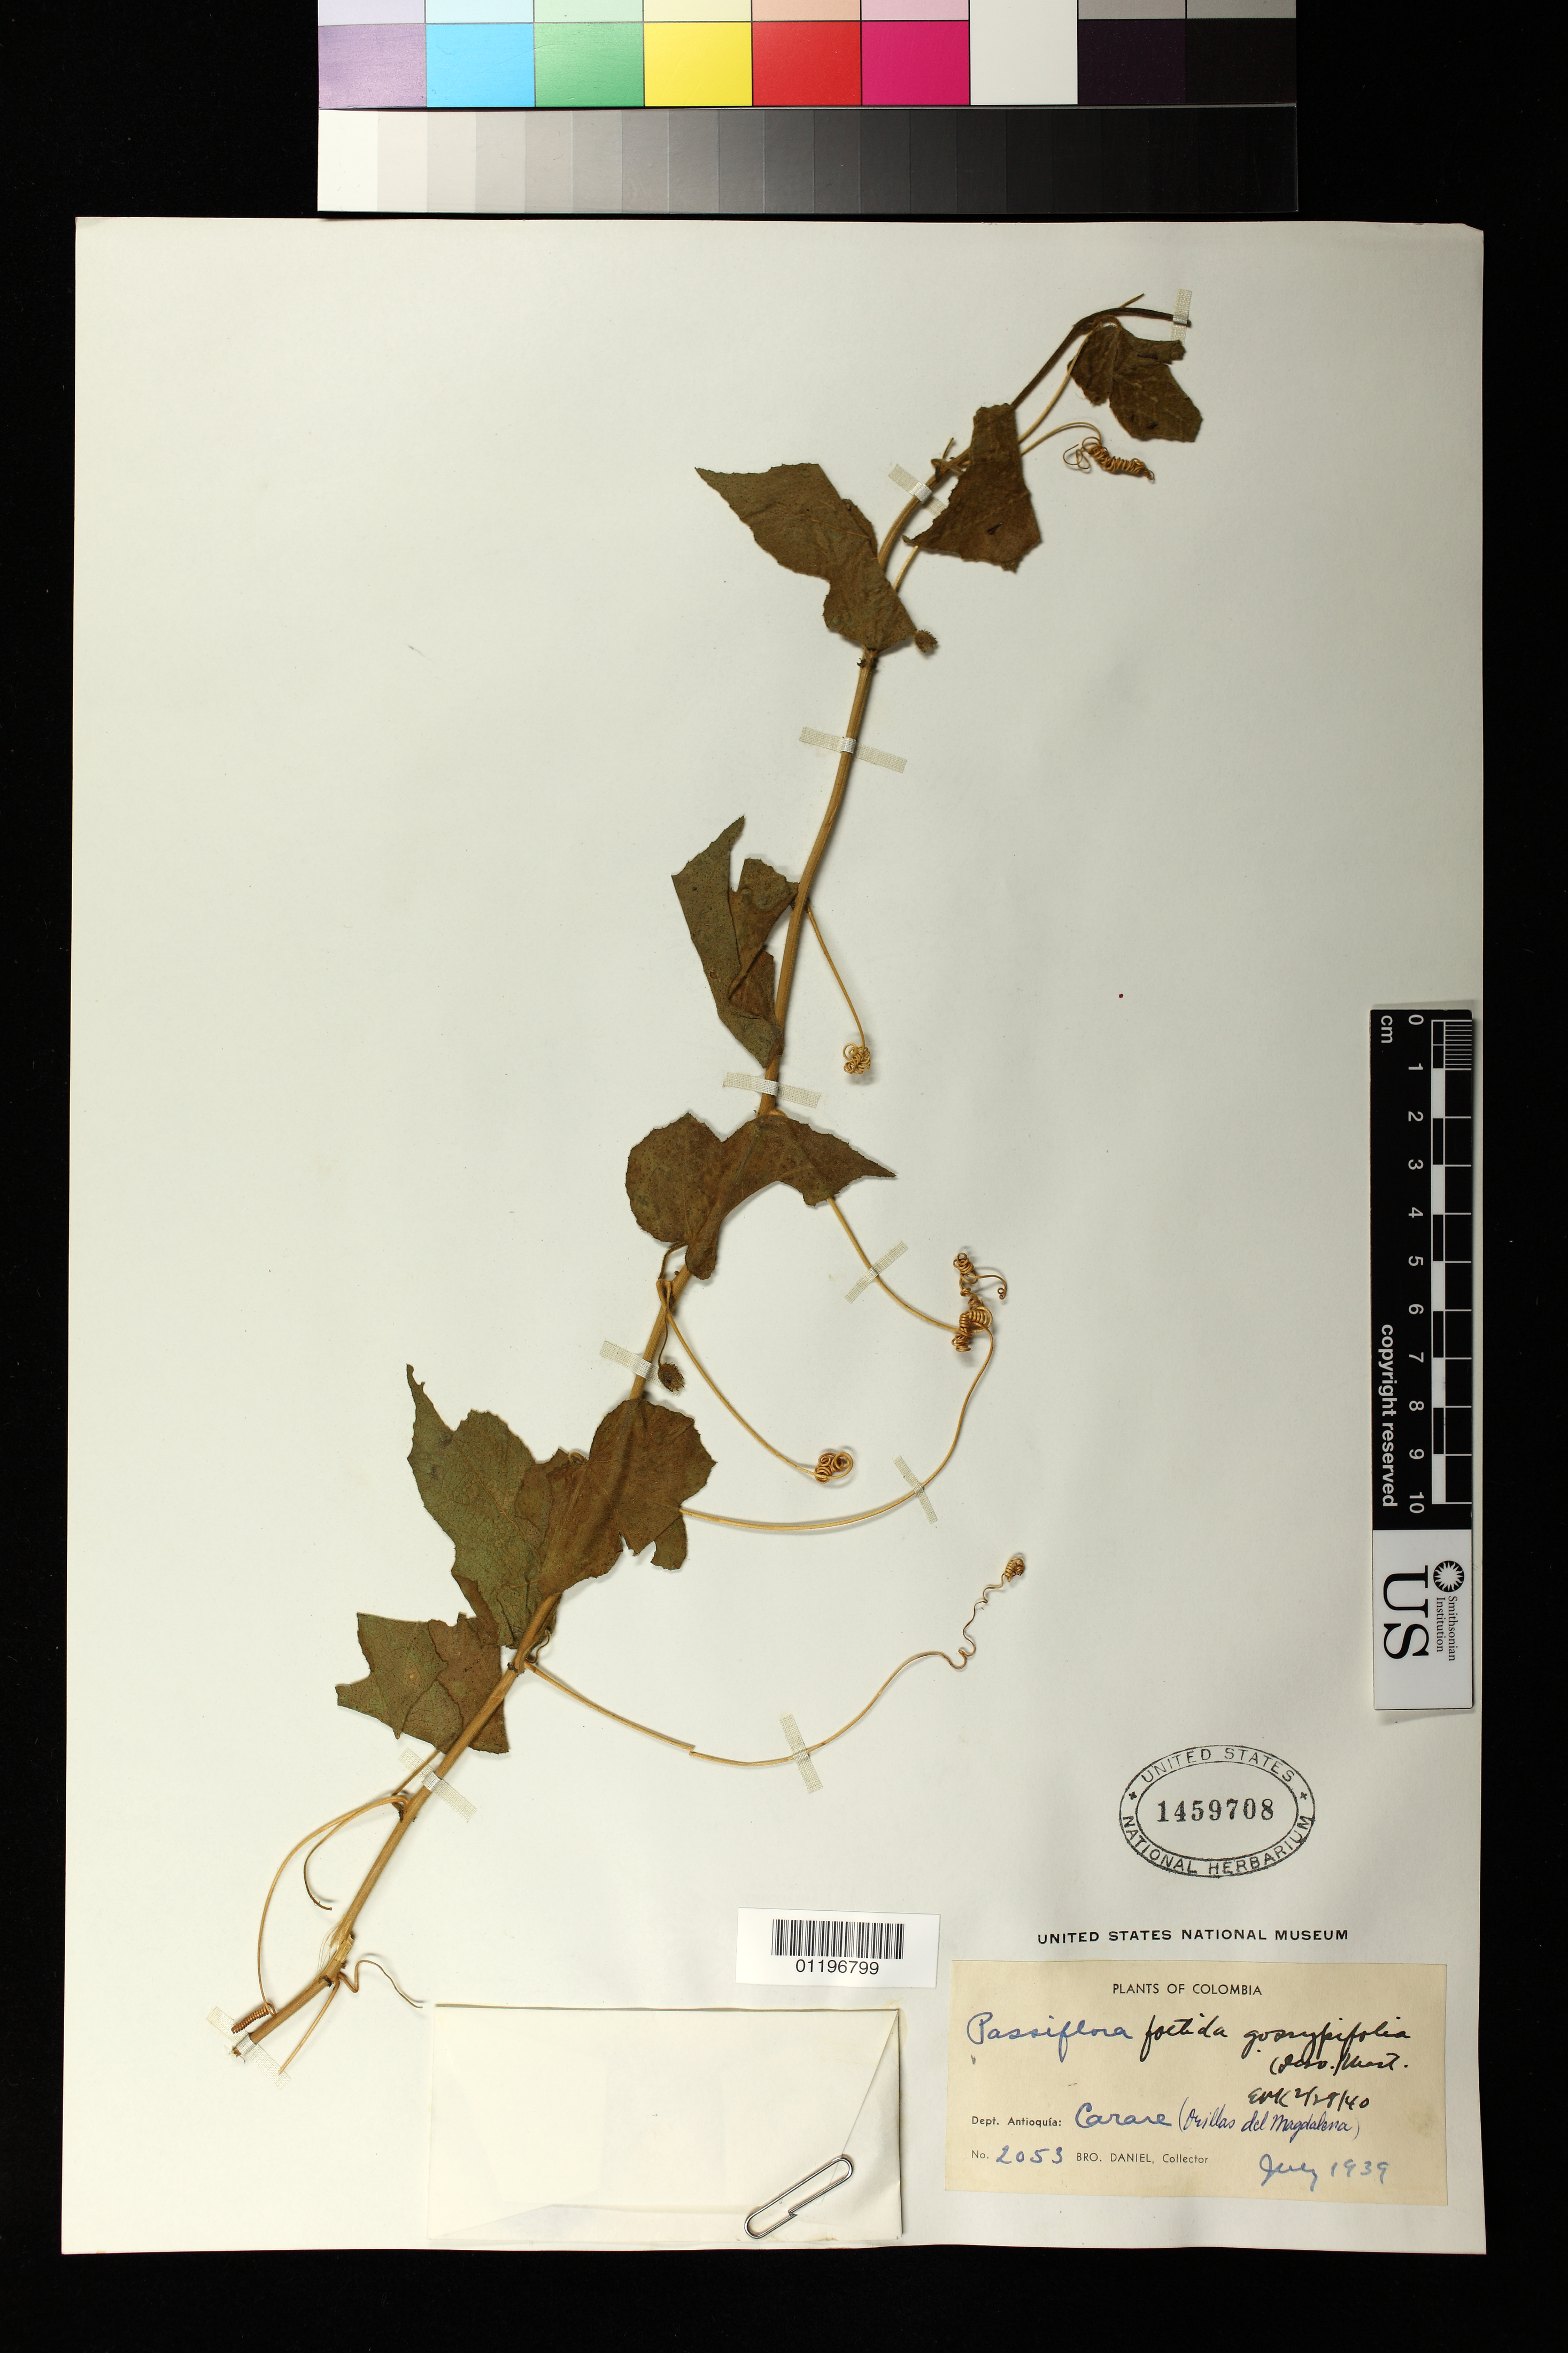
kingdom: Plantae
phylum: Tracheophyta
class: Magnoliopsida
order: Malpighiales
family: Passifloraceae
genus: Passiflora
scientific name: Passiflora foetida var. gossypiifolia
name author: (Desv.) Mast.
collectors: Bro. Daniel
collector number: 2053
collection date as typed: Jul 1939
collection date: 1939-07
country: Colombia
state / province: Santander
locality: Dept. Antioquia: Carare (Orillas del Magdalena)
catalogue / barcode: US 1459708